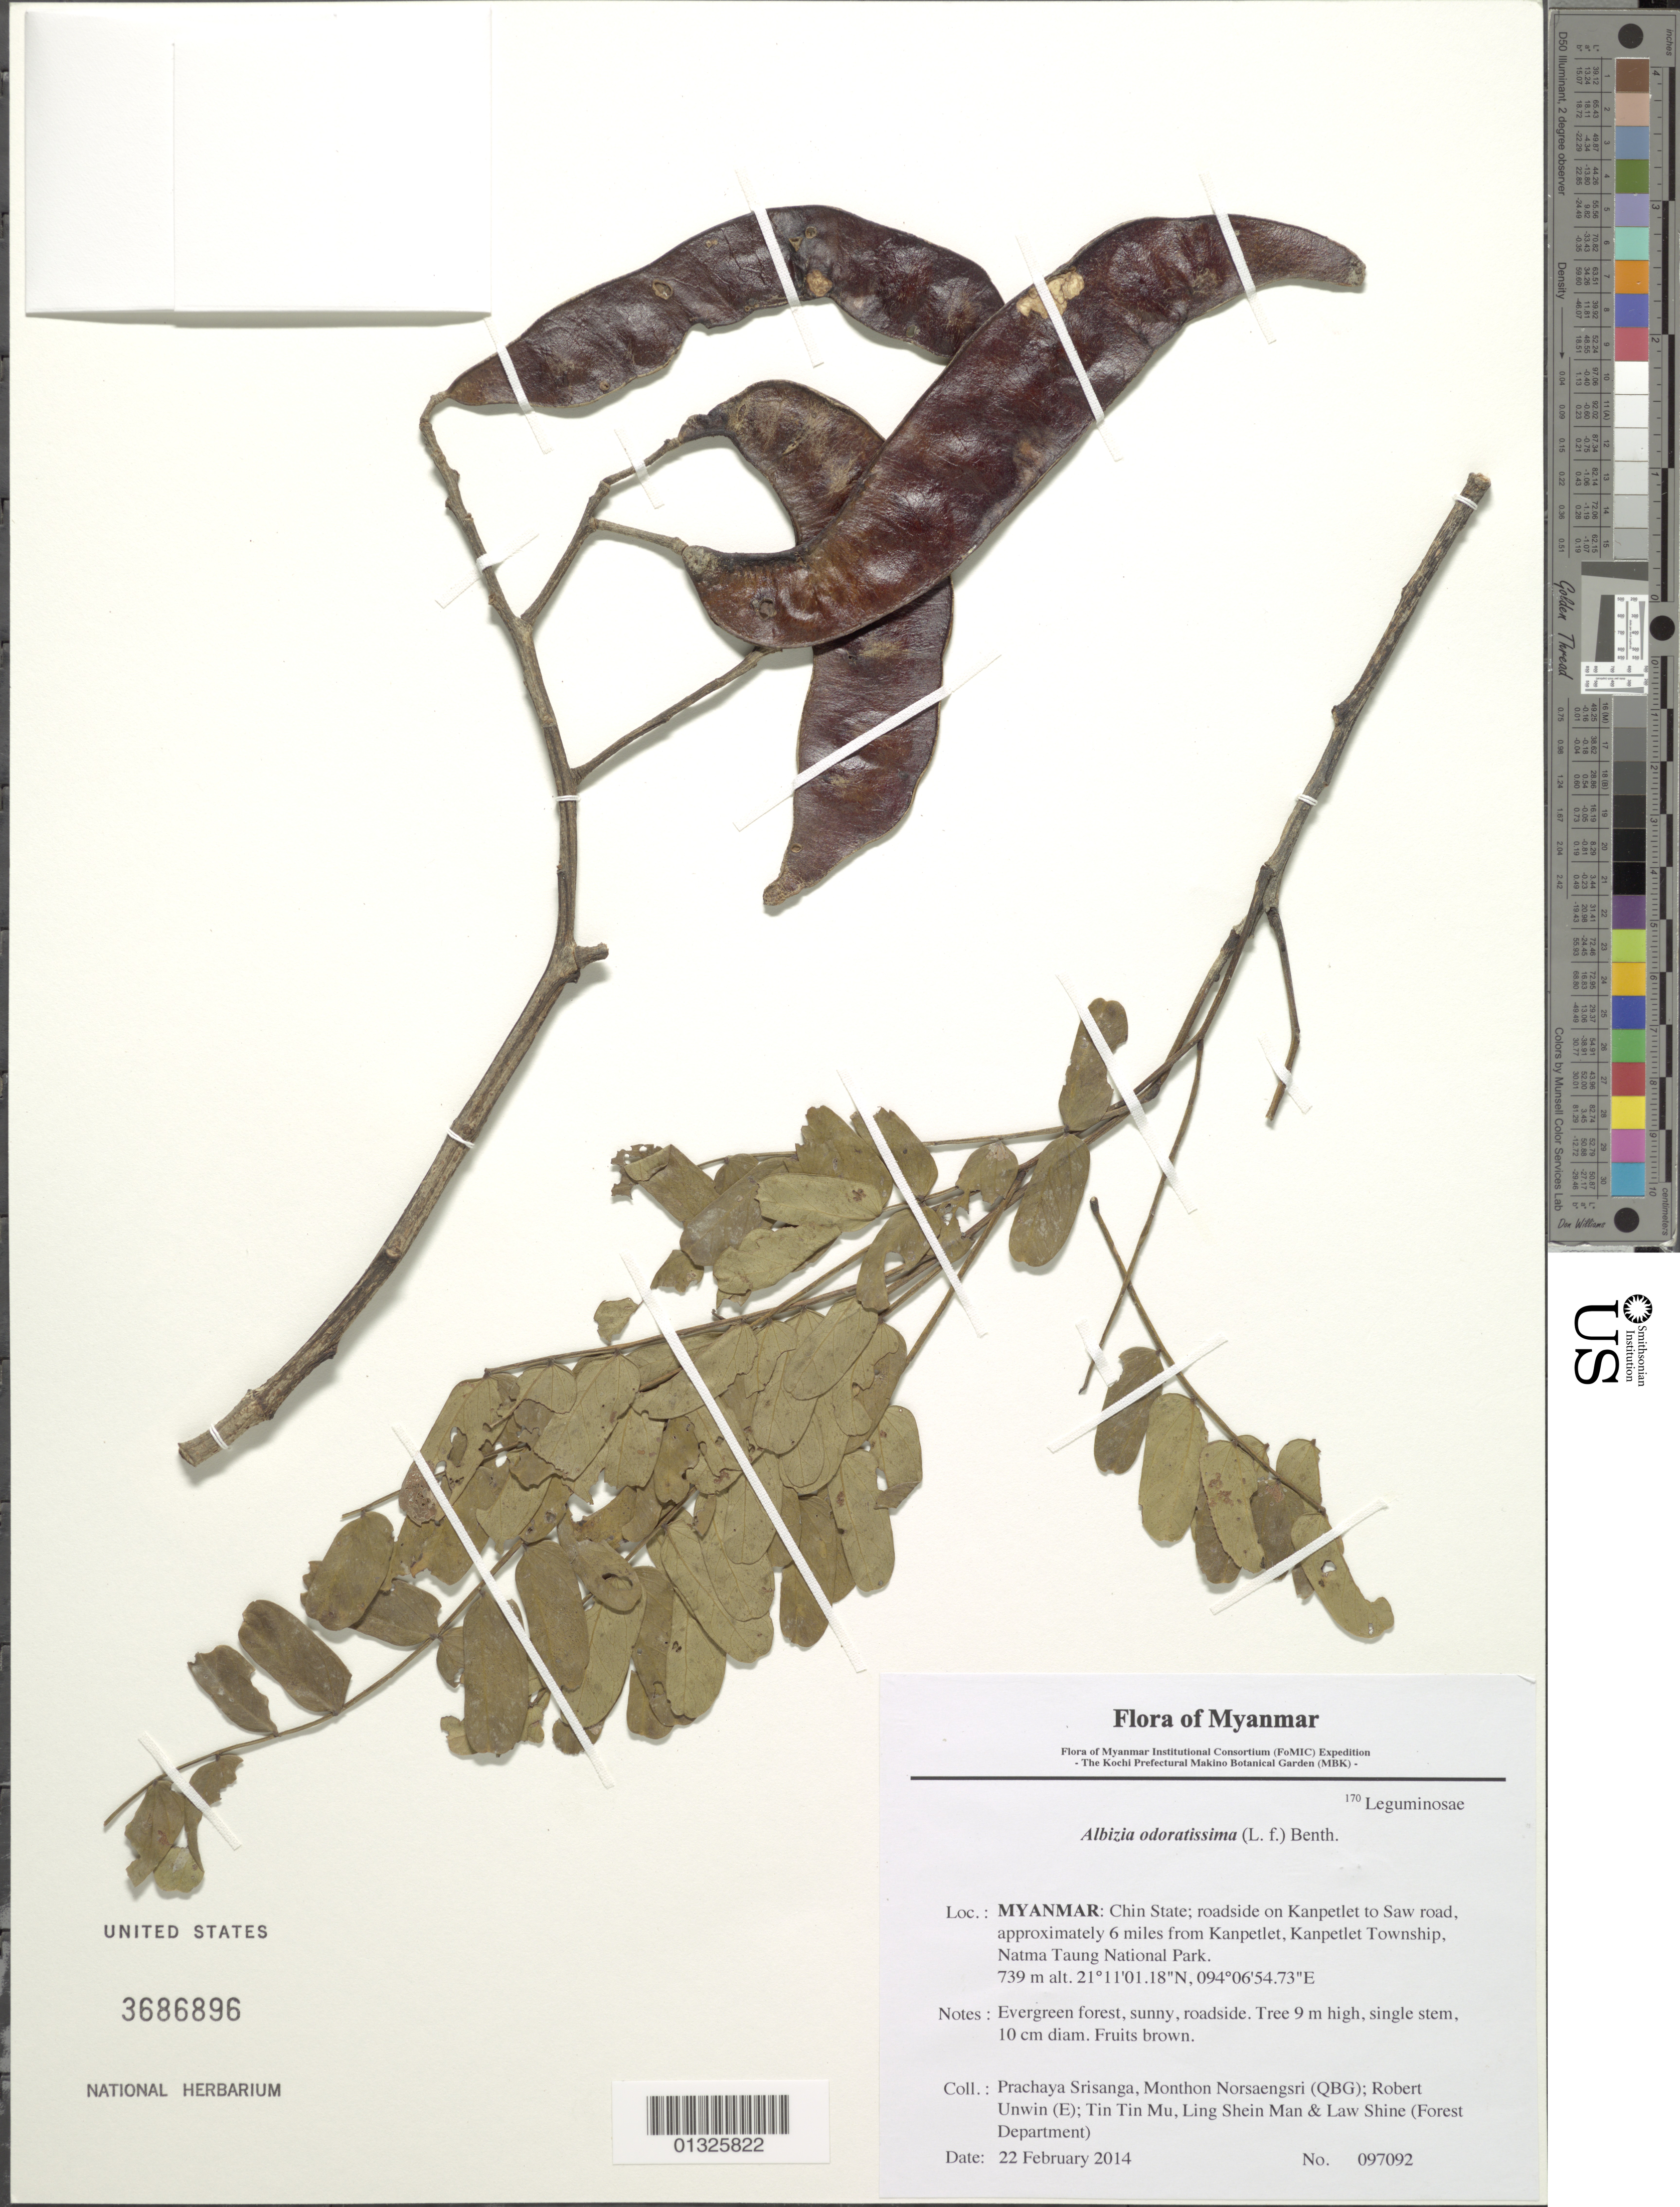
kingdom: Plantae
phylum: Tracheophyta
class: Magnoliopsida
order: Fabales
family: Fabaceae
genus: Albizia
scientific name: Albizia odoratissima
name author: (L. f.) Benth.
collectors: P. Srisanga, M. Norsaengsri, R. Unwin, Tin Tin Mu, Ling Shein Man & L. Shine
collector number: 97092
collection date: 2014-02-22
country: Myanmar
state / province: Chin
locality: Roadside on Kanpetlet to Saw road, approximately 6 miles from Kanpetlet, Kanpetlet Township, Natma Taung National Park.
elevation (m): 739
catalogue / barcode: US 3686896